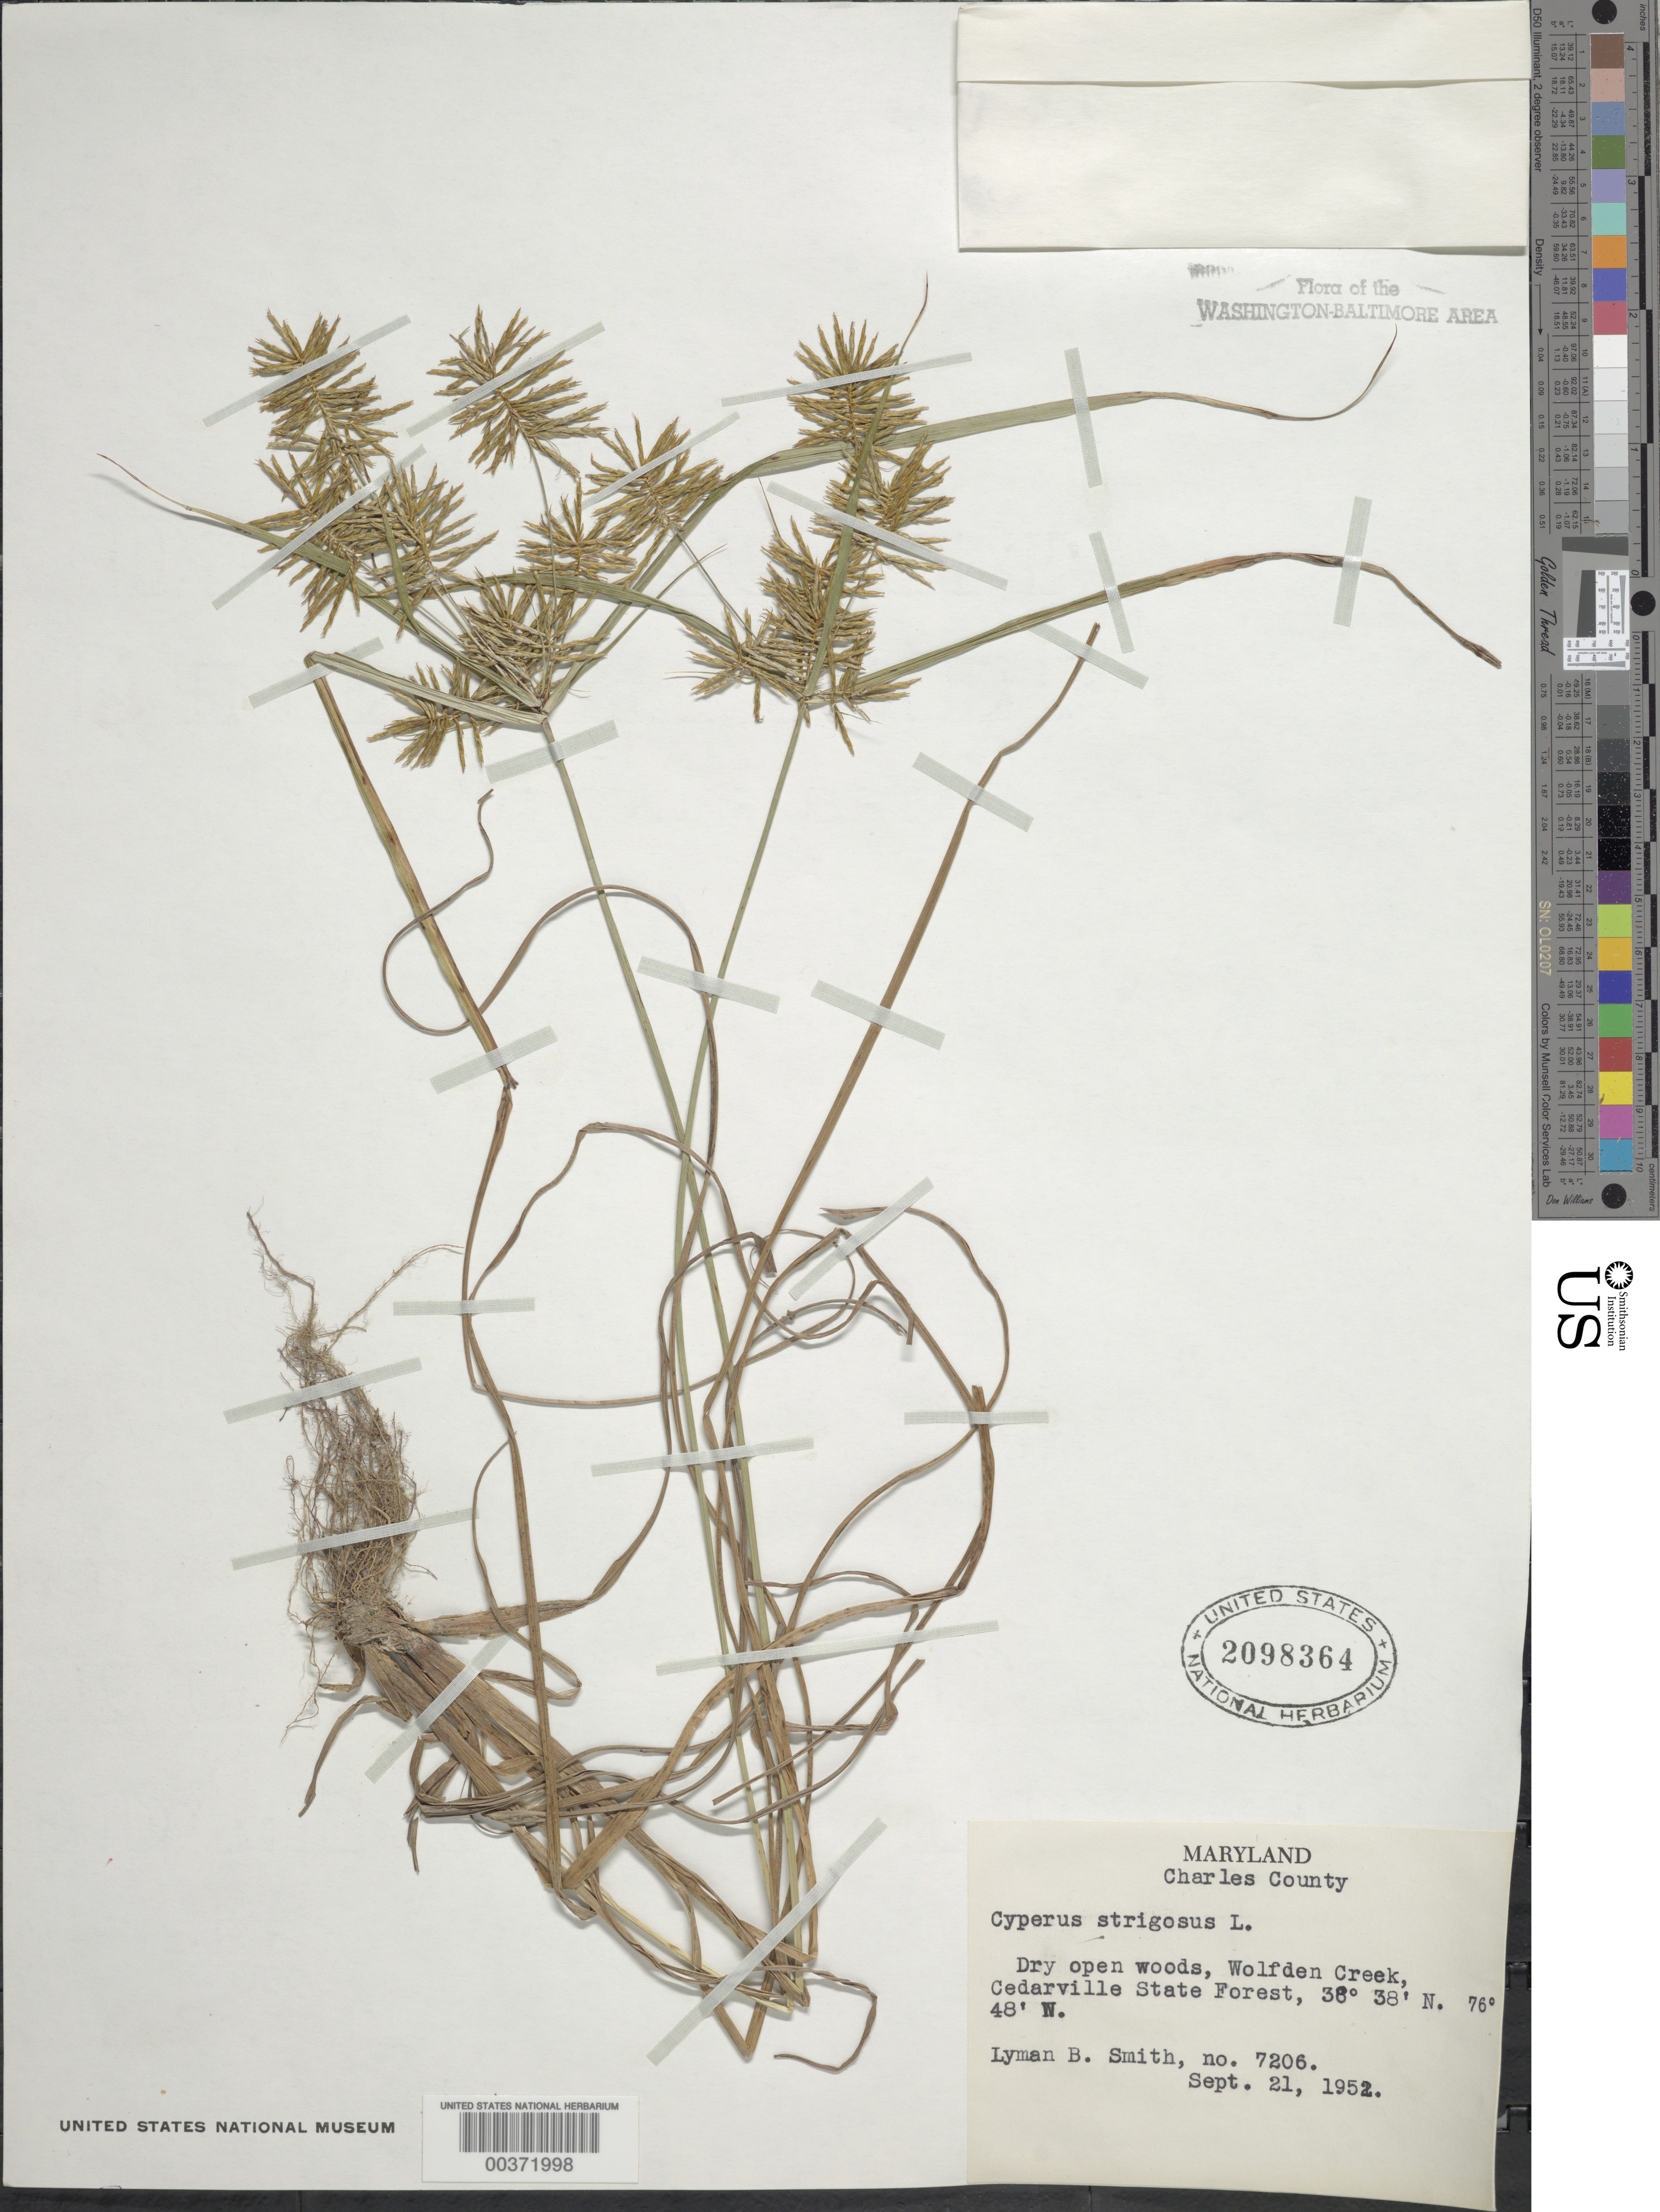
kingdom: Plantae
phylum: Tracheophyta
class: Liliopsida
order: Poales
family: Cyperaceae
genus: Cyperus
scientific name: Cyperus strigosus L.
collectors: L. Smith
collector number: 7206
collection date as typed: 21 Sep 1952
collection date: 1952-09-21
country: United States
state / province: Maryland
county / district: Charles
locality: Wolfden Creek, Cedarville State Forest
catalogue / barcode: US 2098364